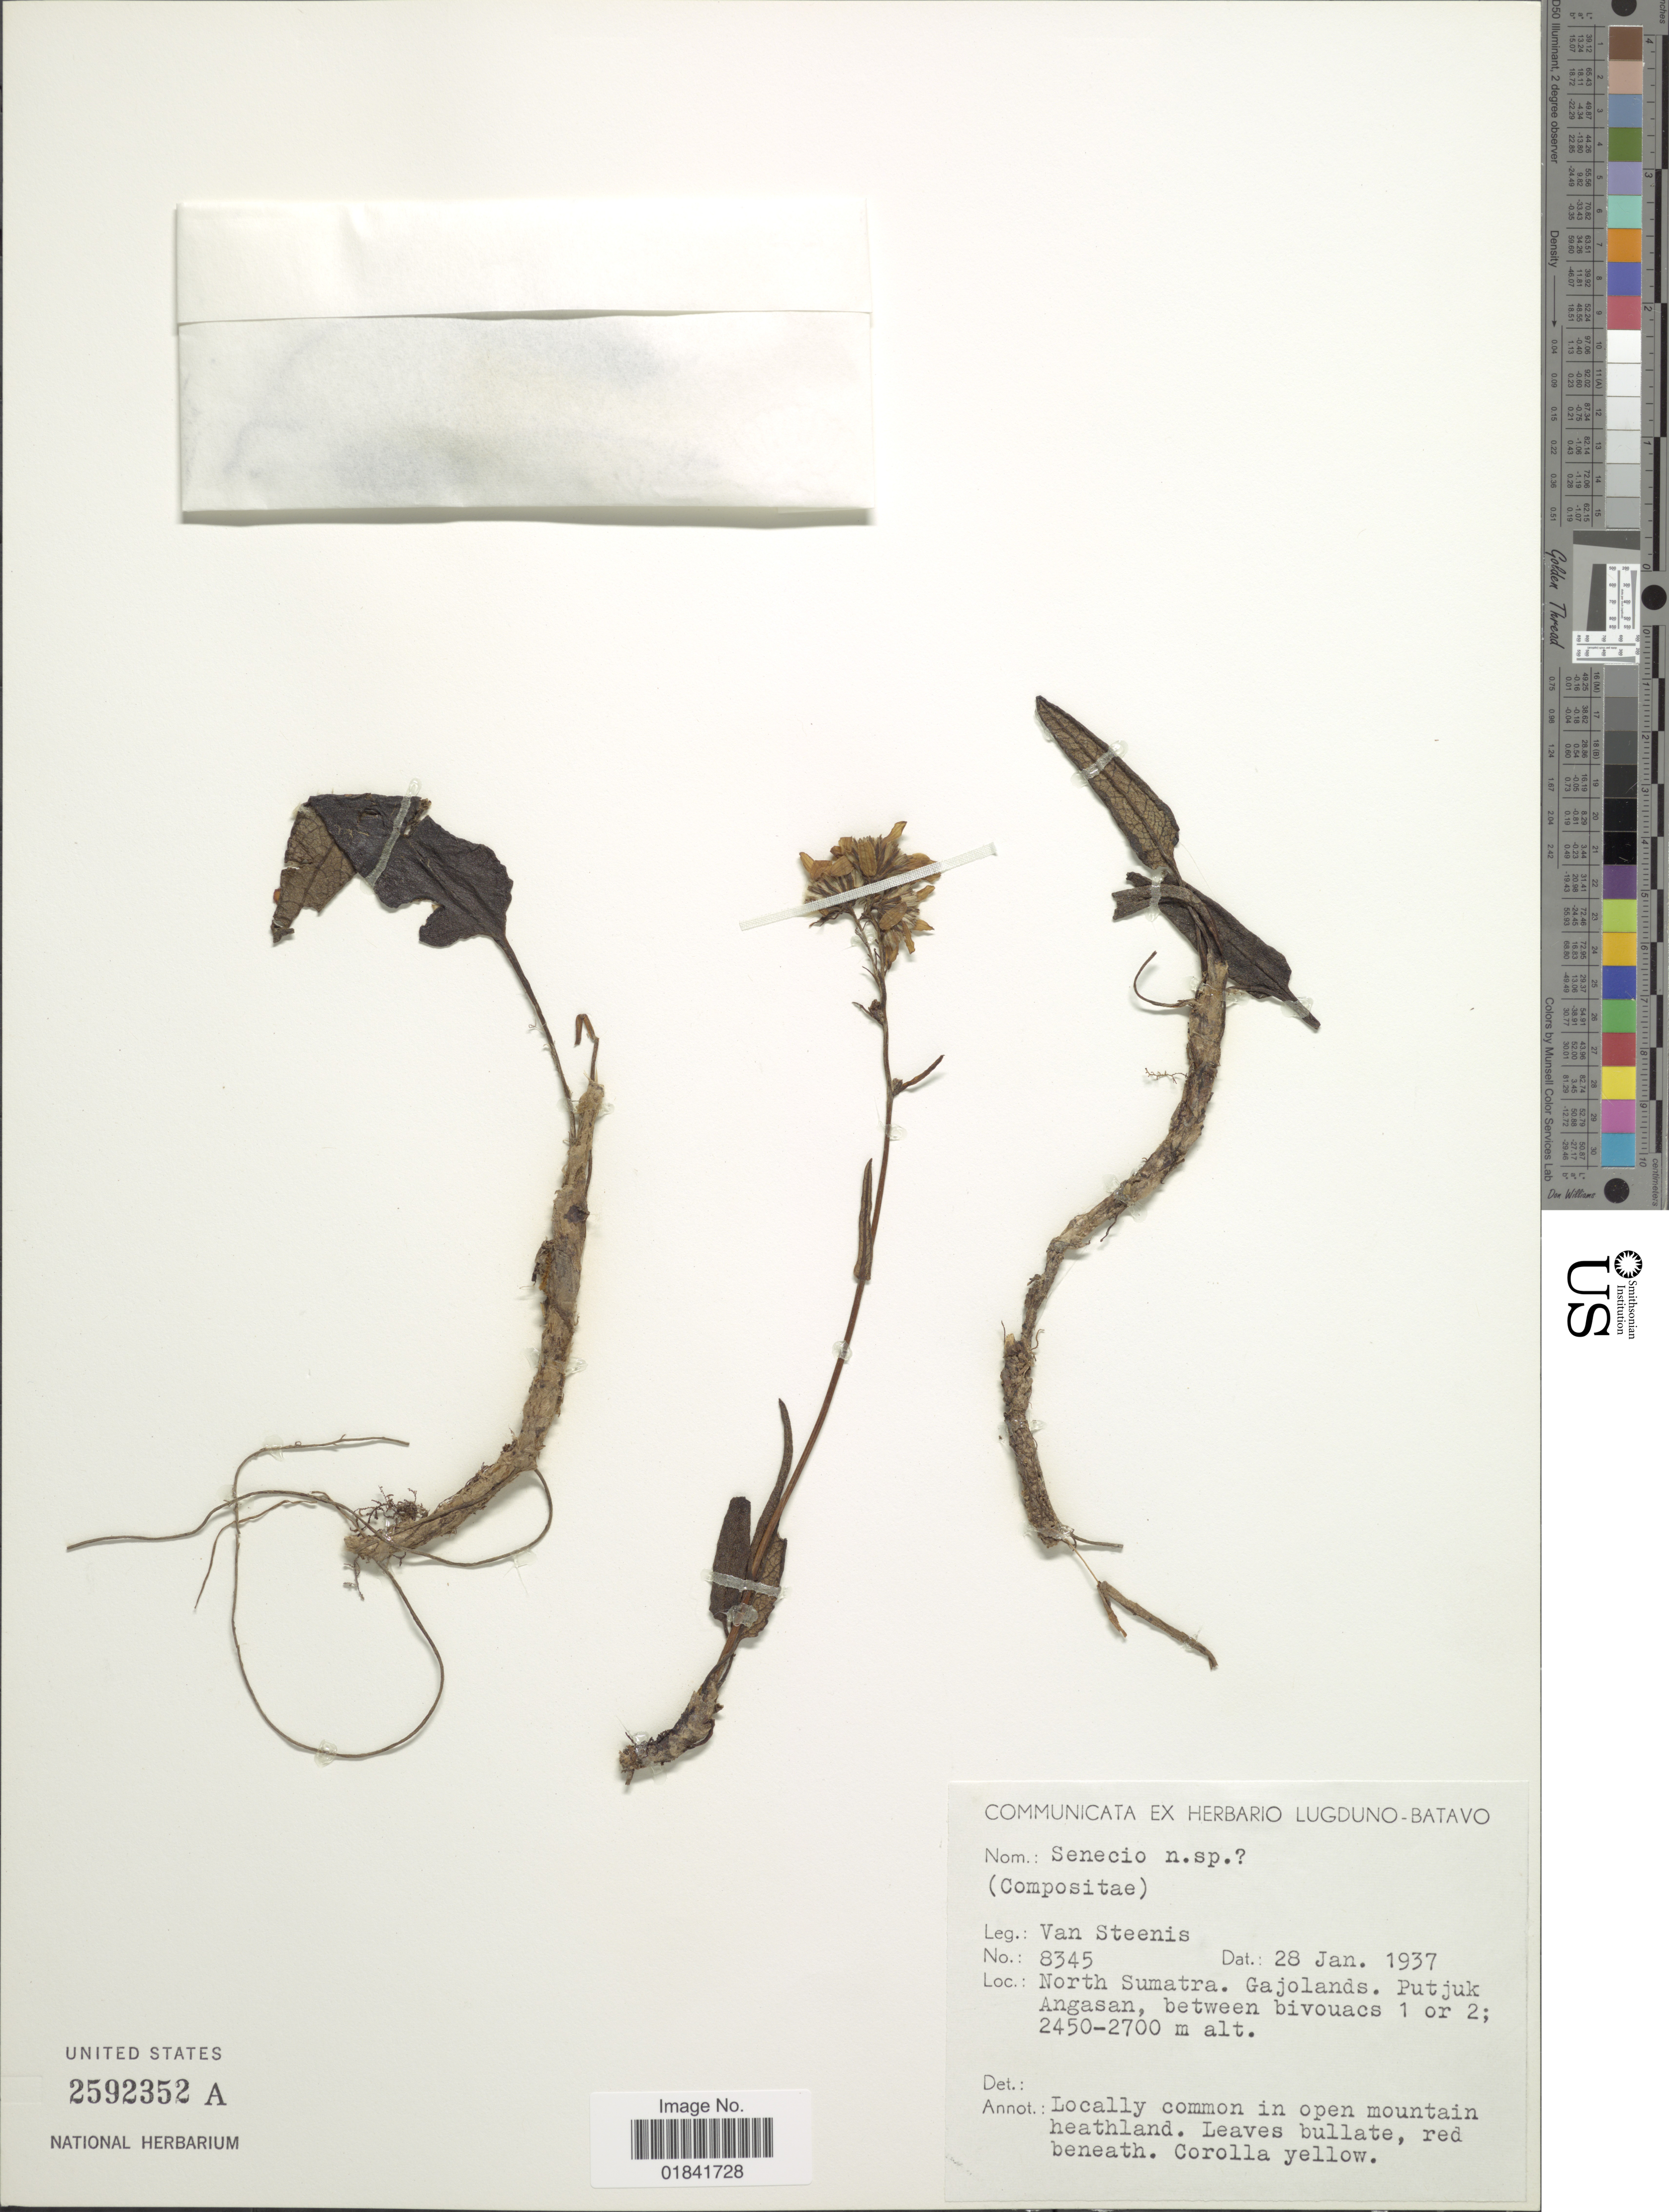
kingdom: Plantae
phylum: Tracheophyta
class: Magnoliopsida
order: Asterales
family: Asteraceae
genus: Senecio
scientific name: Senecio sp.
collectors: C. G. van Steenis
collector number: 8345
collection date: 1937-01-28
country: Indonesia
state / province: Sumatra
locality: North Sumatra, Gajolands, Putjuk Angasan, between bivouacs 1 or 2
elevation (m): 2450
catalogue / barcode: US 2592352A